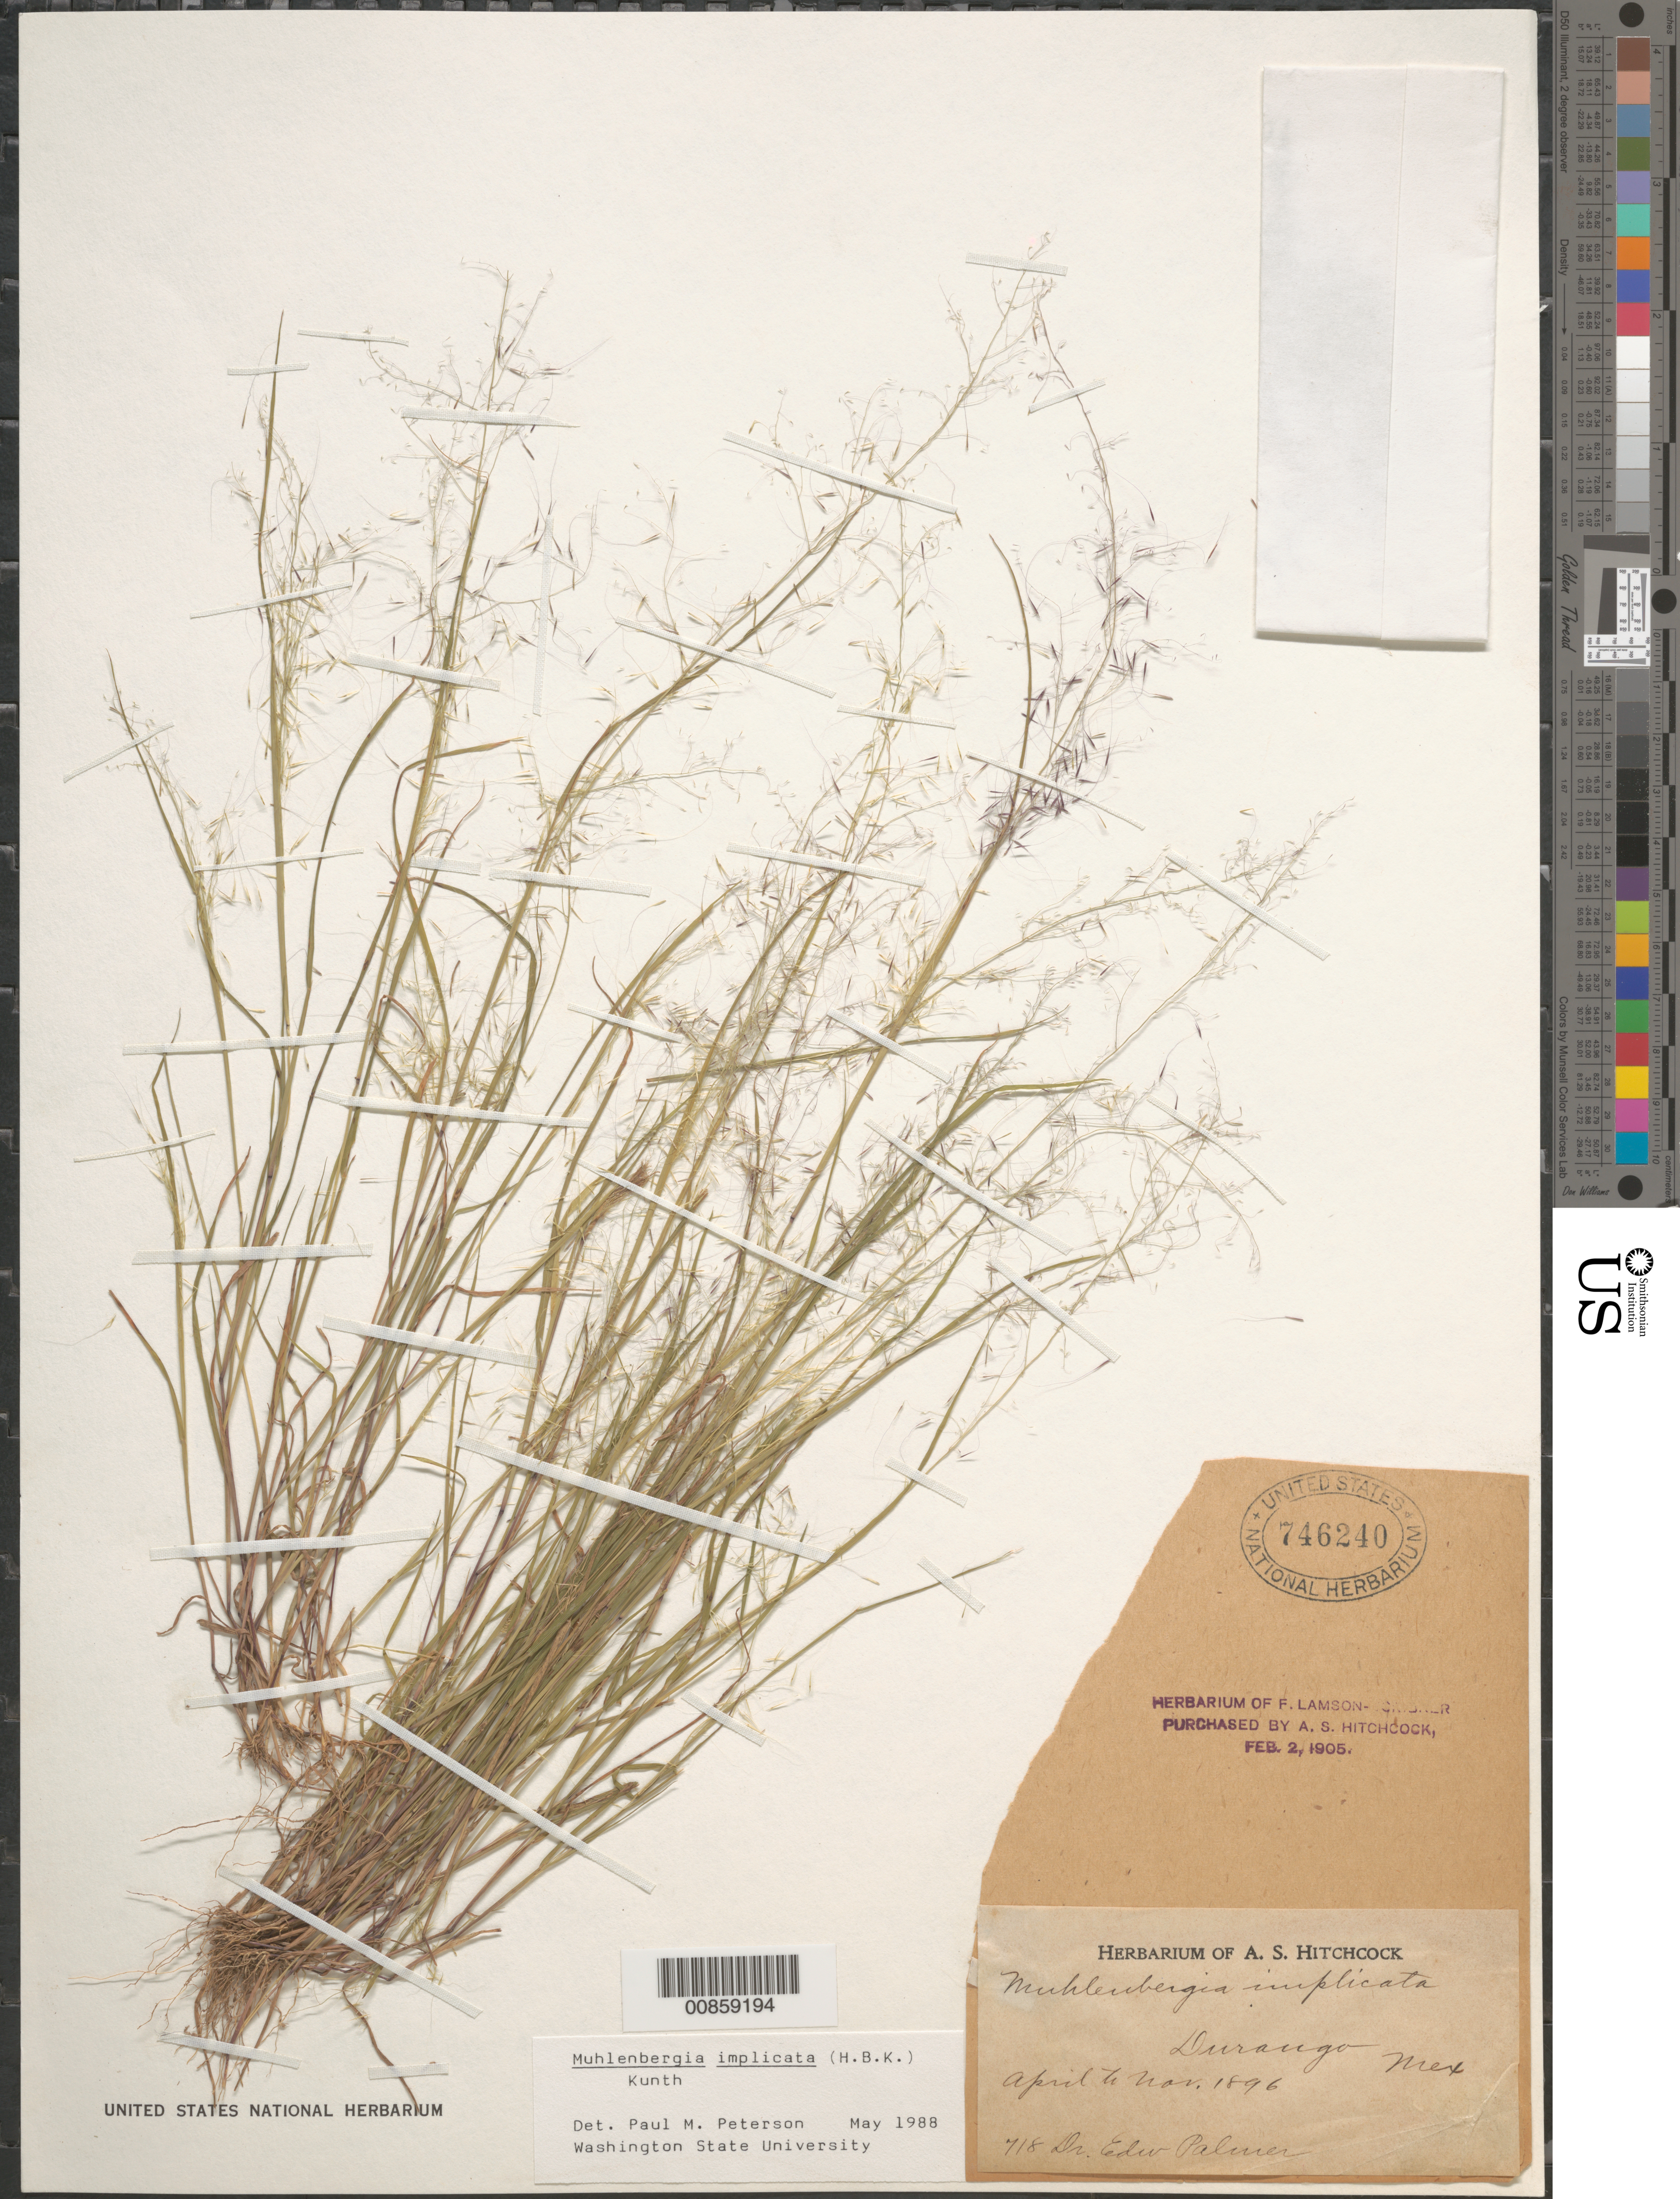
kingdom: Plantae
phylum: Tracheophyta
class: Liliopsida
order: Poales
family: Poaceae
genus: Muhlenbergia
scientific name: Muhlenbergia implicata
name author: (Kunth) Trin.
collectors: E. Palmer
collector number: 718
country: Mexico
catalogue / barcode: US 746240